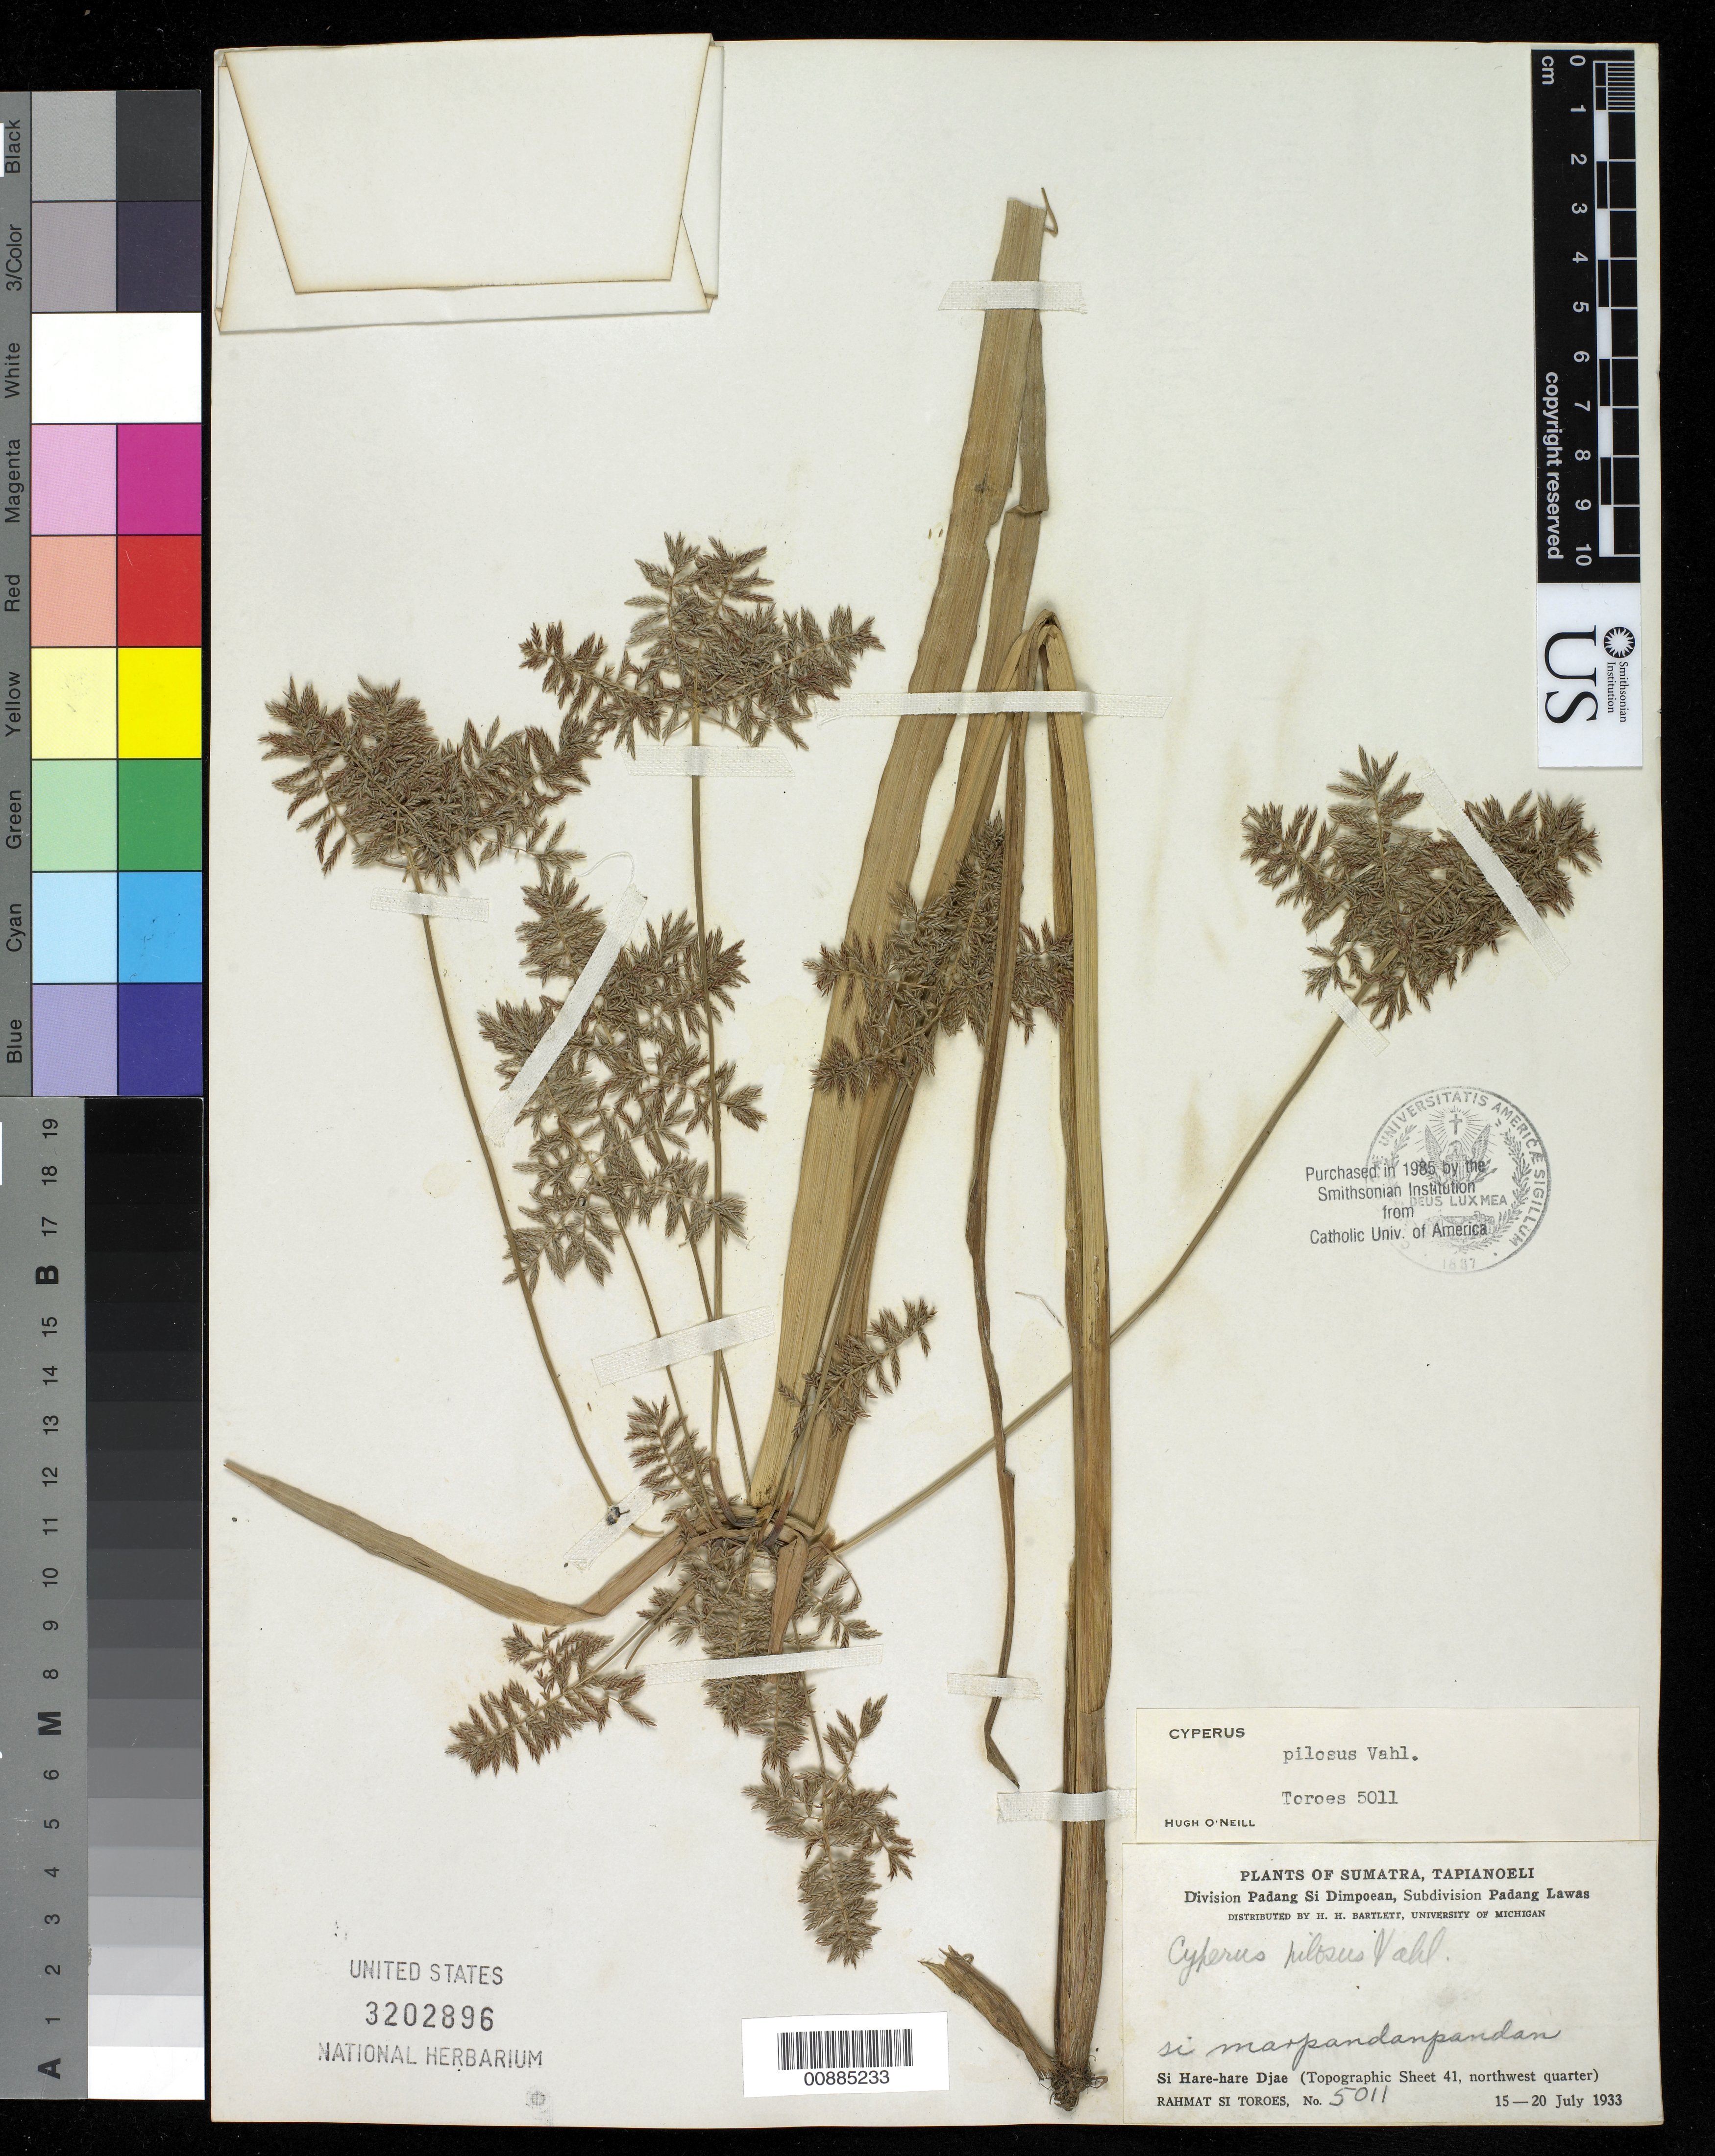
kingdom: Plantae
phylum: Tracheophyta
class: Liliopsida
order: Poales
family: Cyperaceae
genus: Cyperus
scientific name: Cyperus pilosus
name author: Vahl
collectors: Rahmat Si Boeea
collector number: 5011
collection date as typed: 15 Jul 1933 to 20 Jul 1933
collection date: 1933-07-15/1933-07-20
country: Indonesia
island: Sumatra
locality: Si Hare-hare Djae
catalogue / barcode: US 3202896